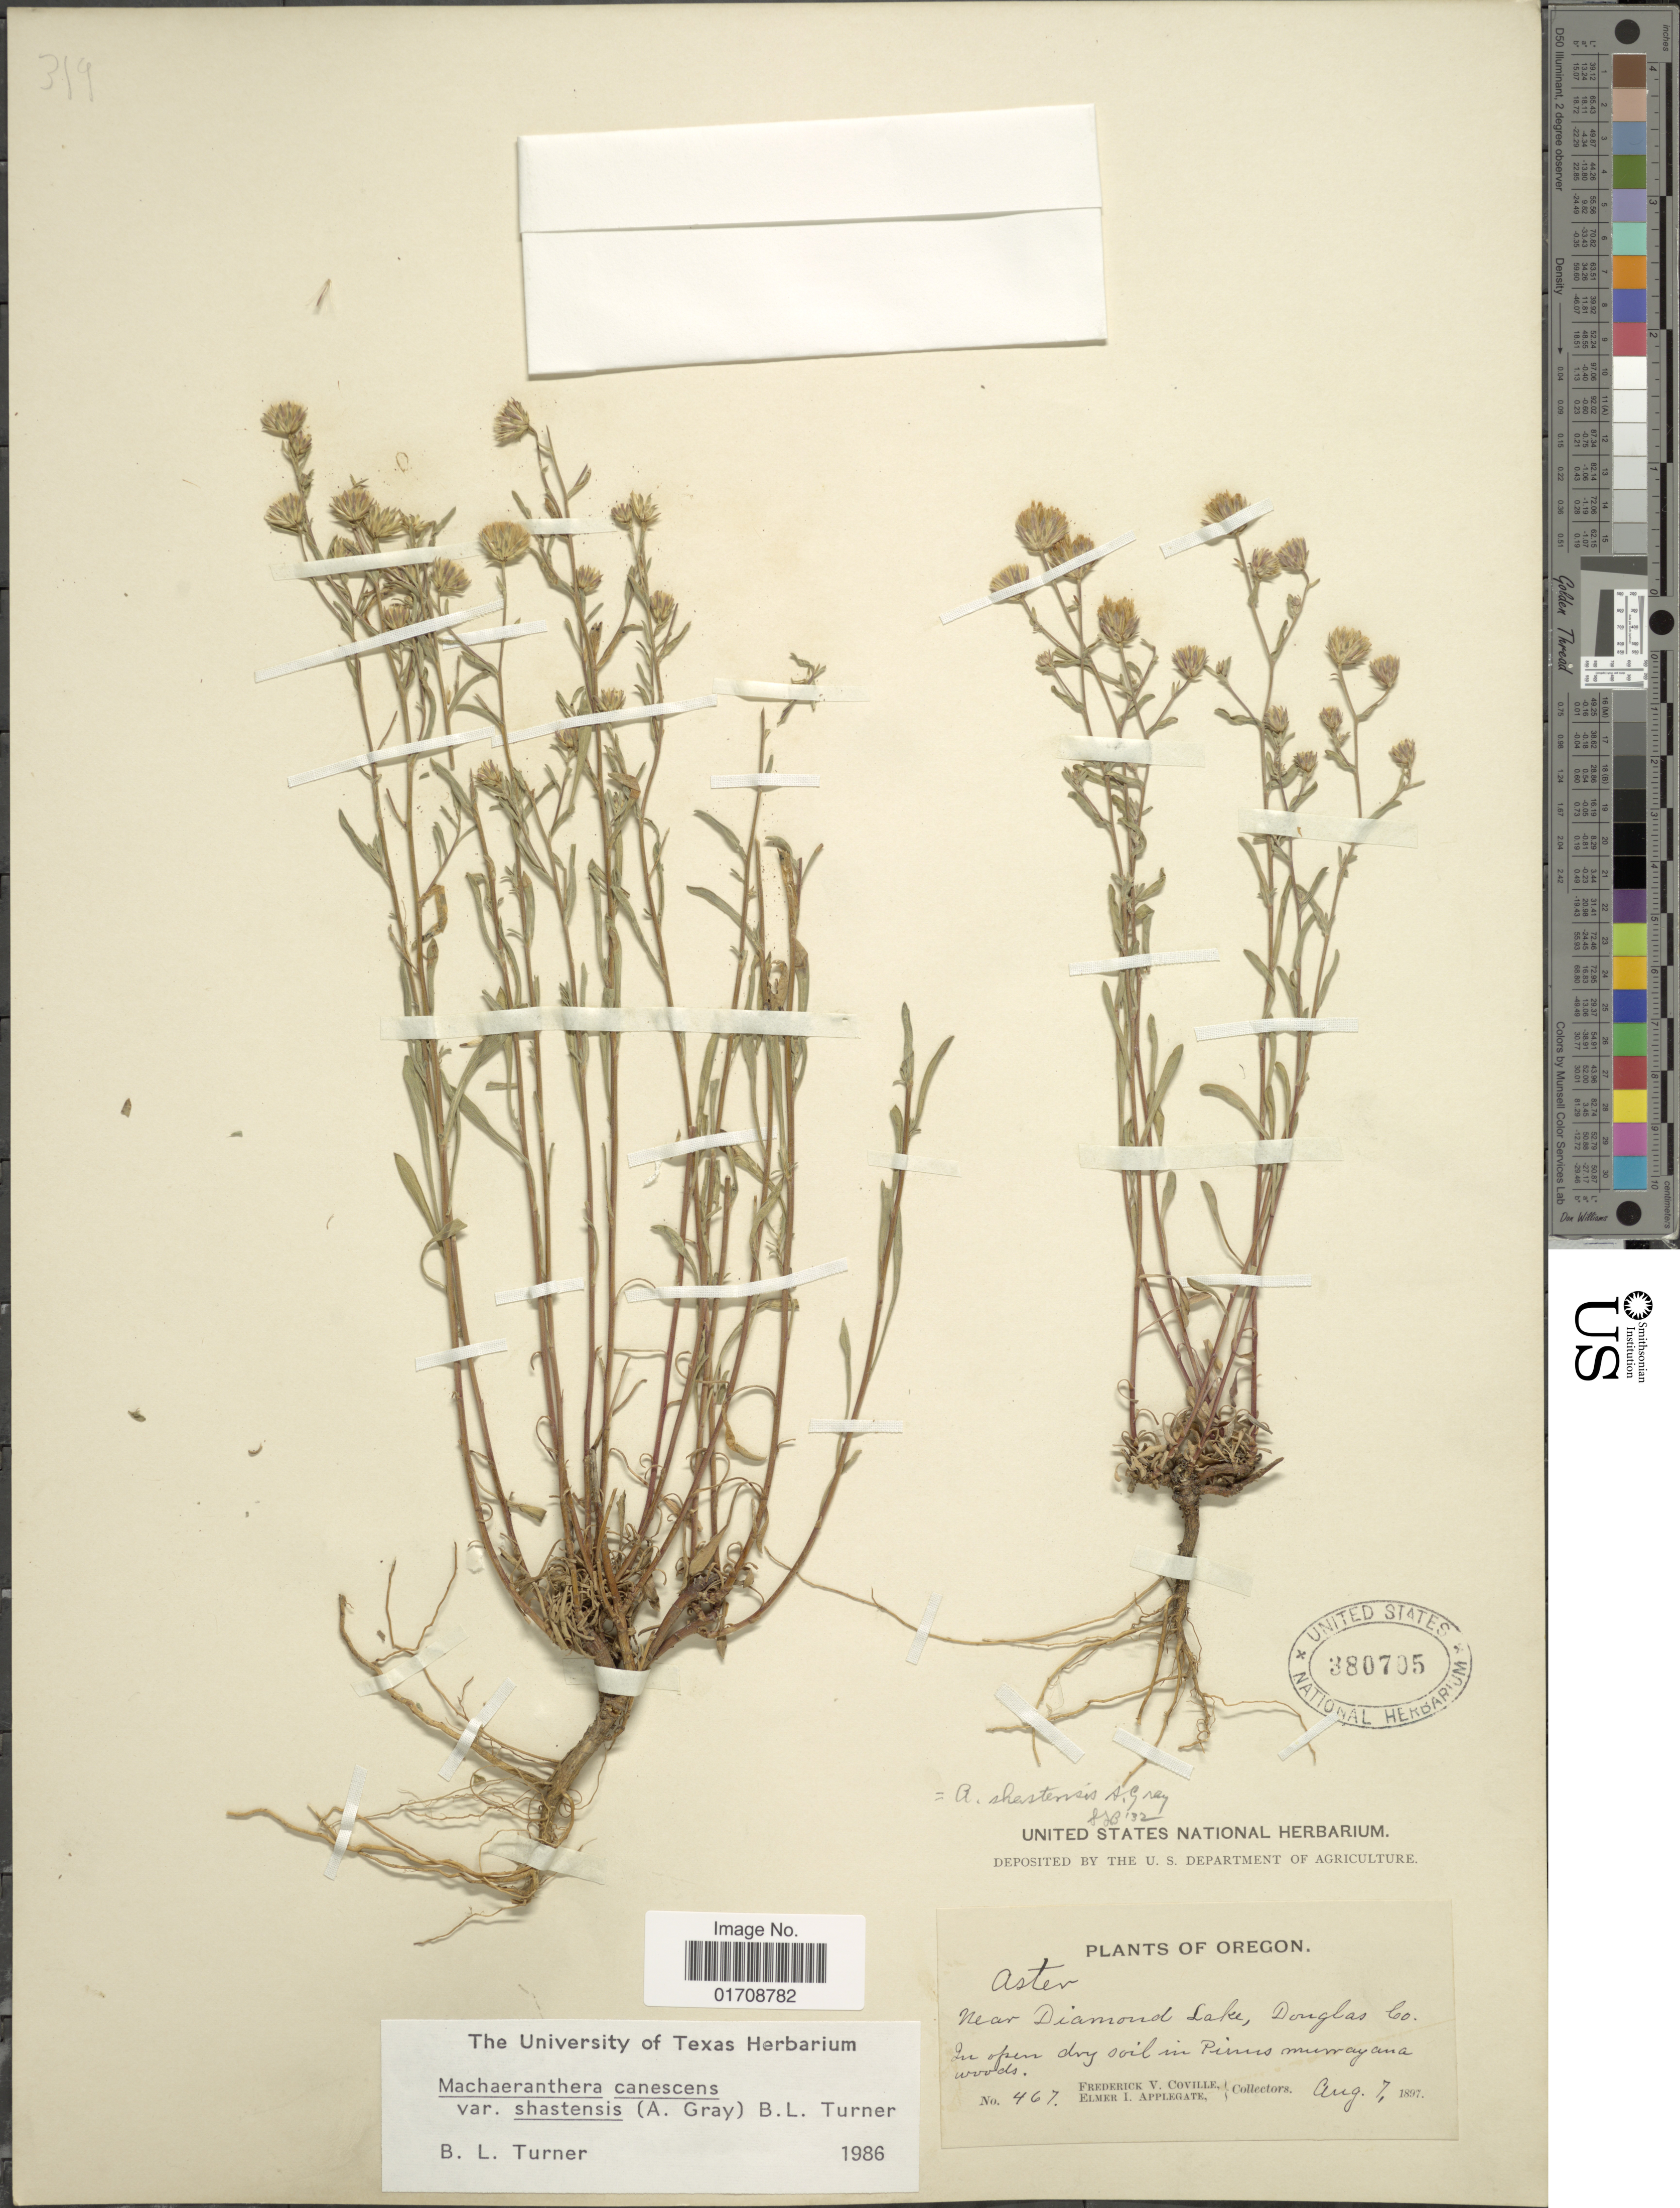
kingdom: Plantae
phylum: Tracheophyta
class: Magnoliopsida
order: Asterales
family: Asteraceae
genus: Machaeranthera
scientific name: Machaeranthera canescens var. shastensis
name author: (A. Gray) B.L. Turner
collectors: F. V. Coville & E. I. Applegate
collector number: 467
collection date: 1897-08-07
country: United States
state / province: Oregon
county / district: Douglas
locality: Near Diamond Lake, Douglas Co.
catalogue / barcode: US 380705